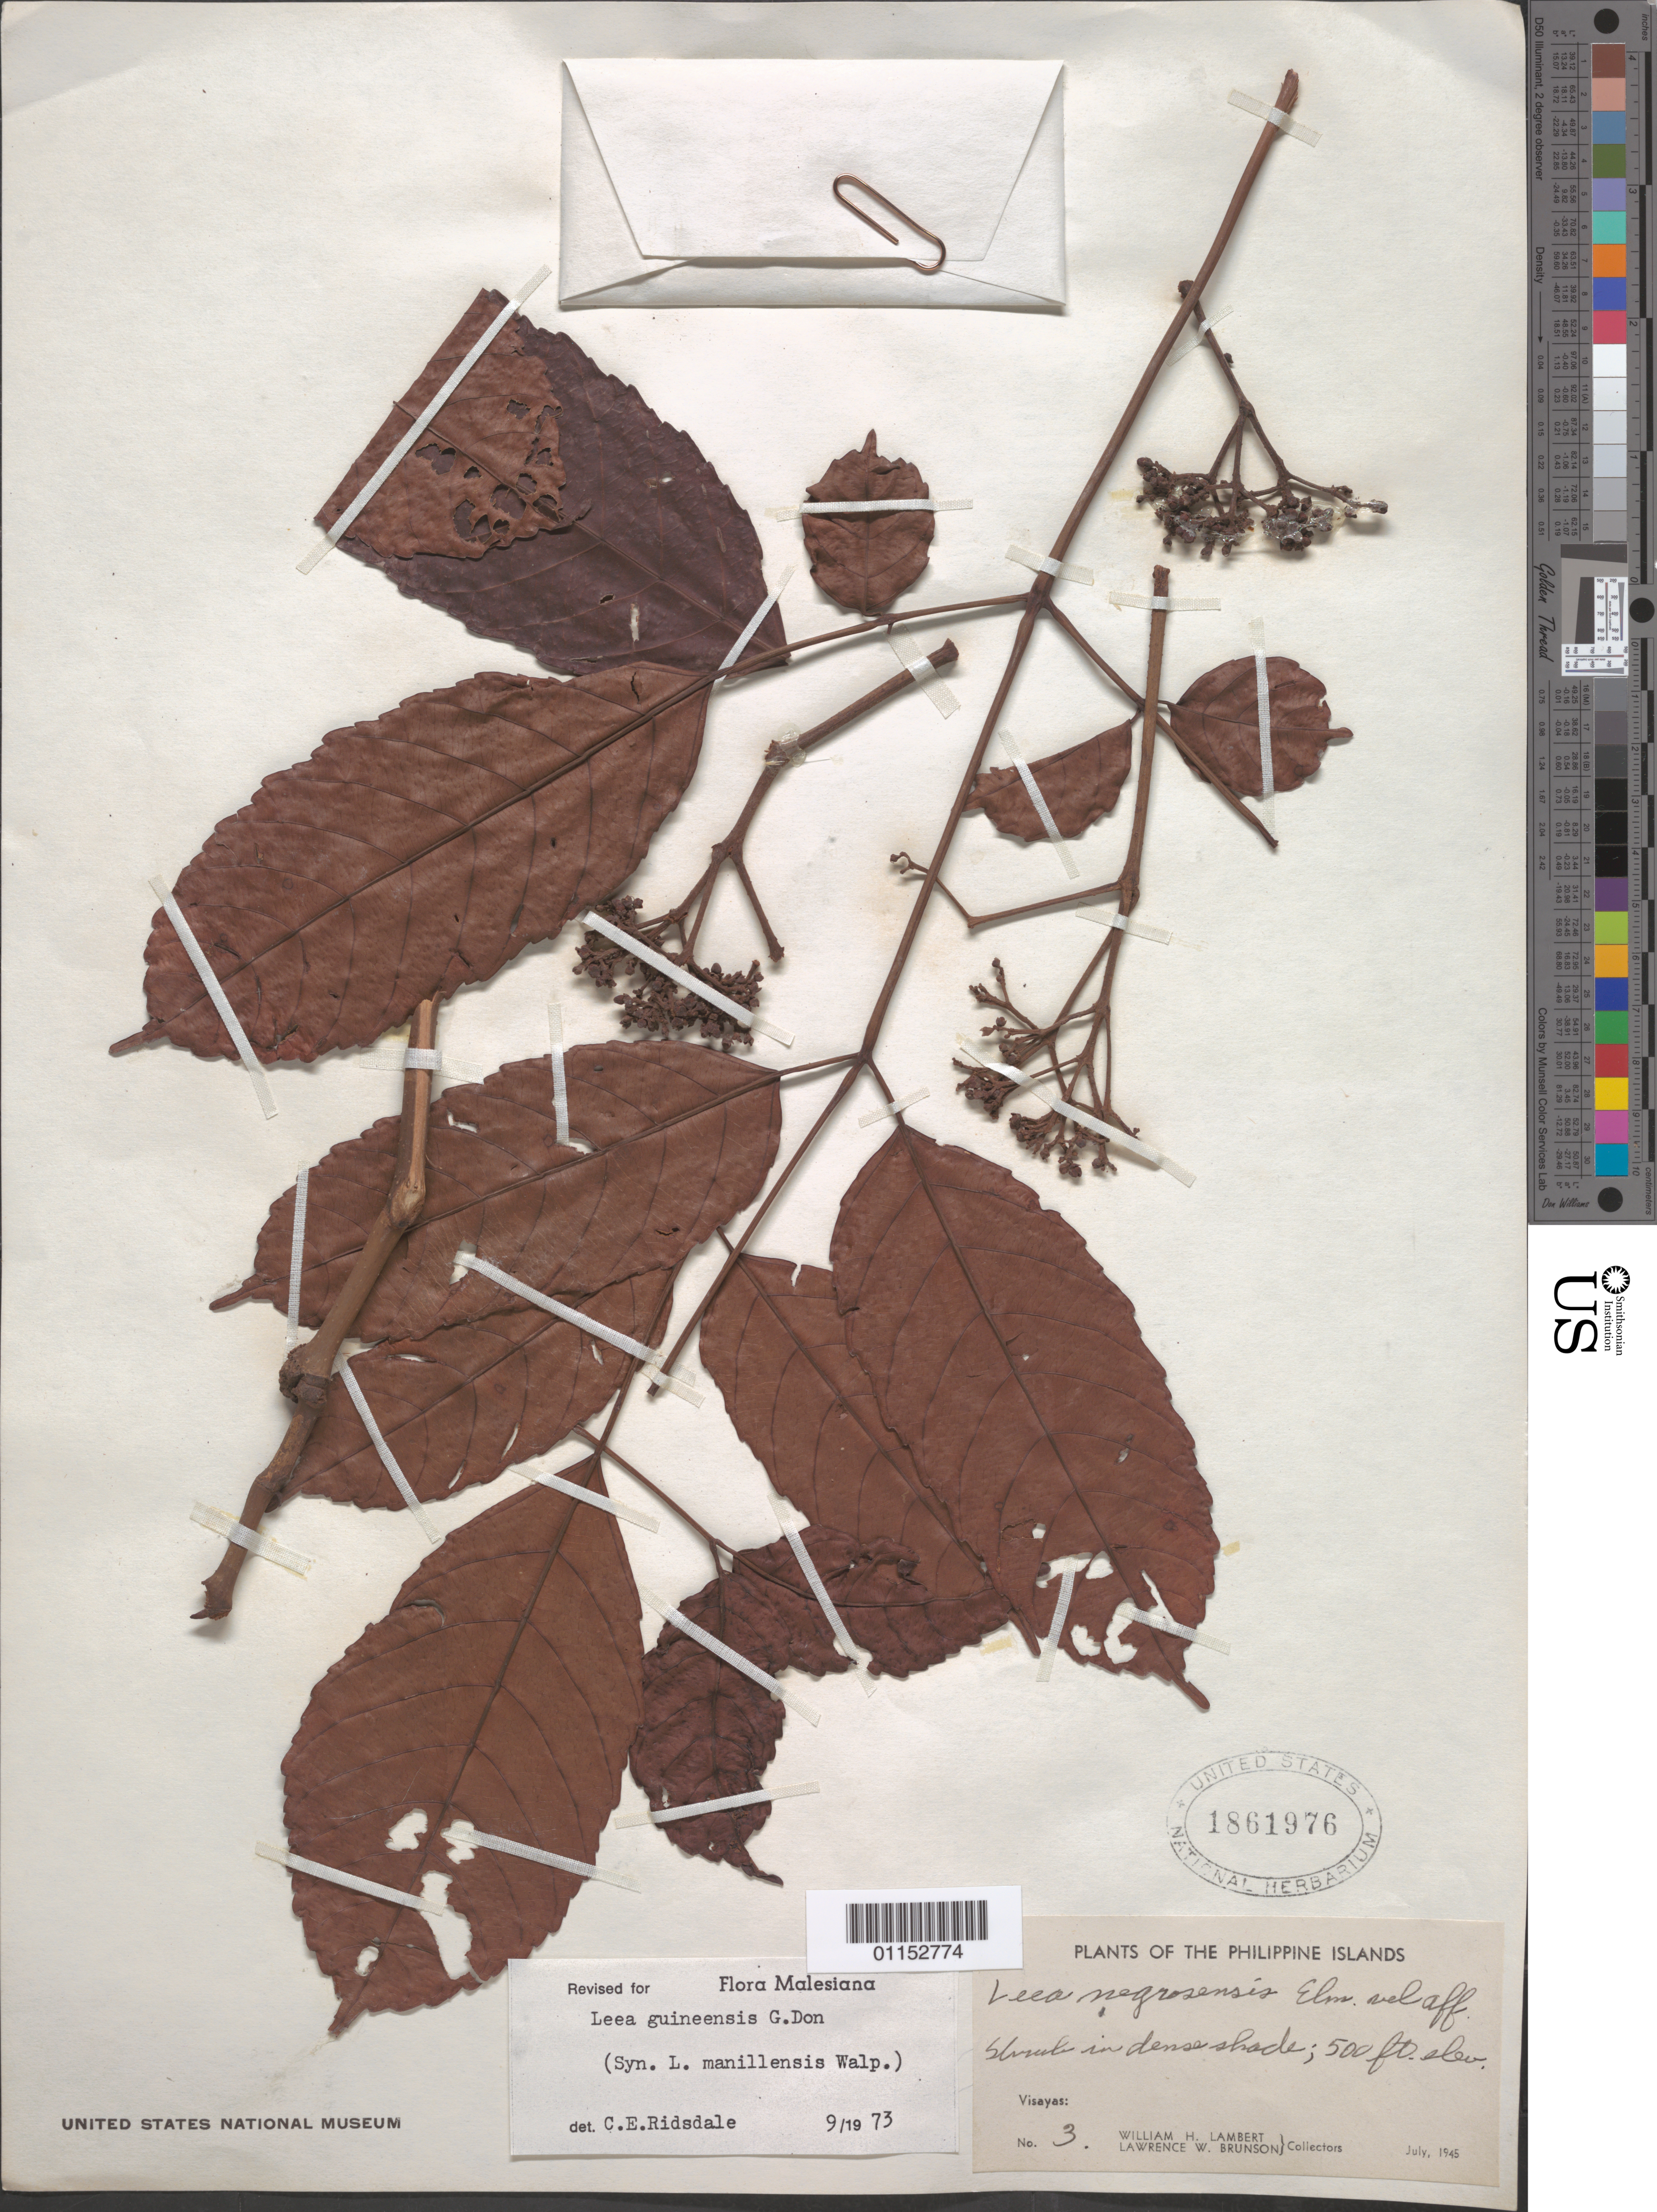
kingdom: Plantae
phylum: Tracheophyta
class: Magnoliopsida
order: Vitales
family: Vitaceae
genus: Leea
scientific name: Leea guineensis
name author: G. Don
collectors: W. Lambert & L. Brunson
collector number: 3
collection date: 1946-07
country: Philippines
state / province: Mimaropa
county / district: Mindoro Occidental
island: Mindoro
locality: Visayan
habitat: Shrub in dense shade.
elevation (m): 152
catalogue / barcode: US 1861976